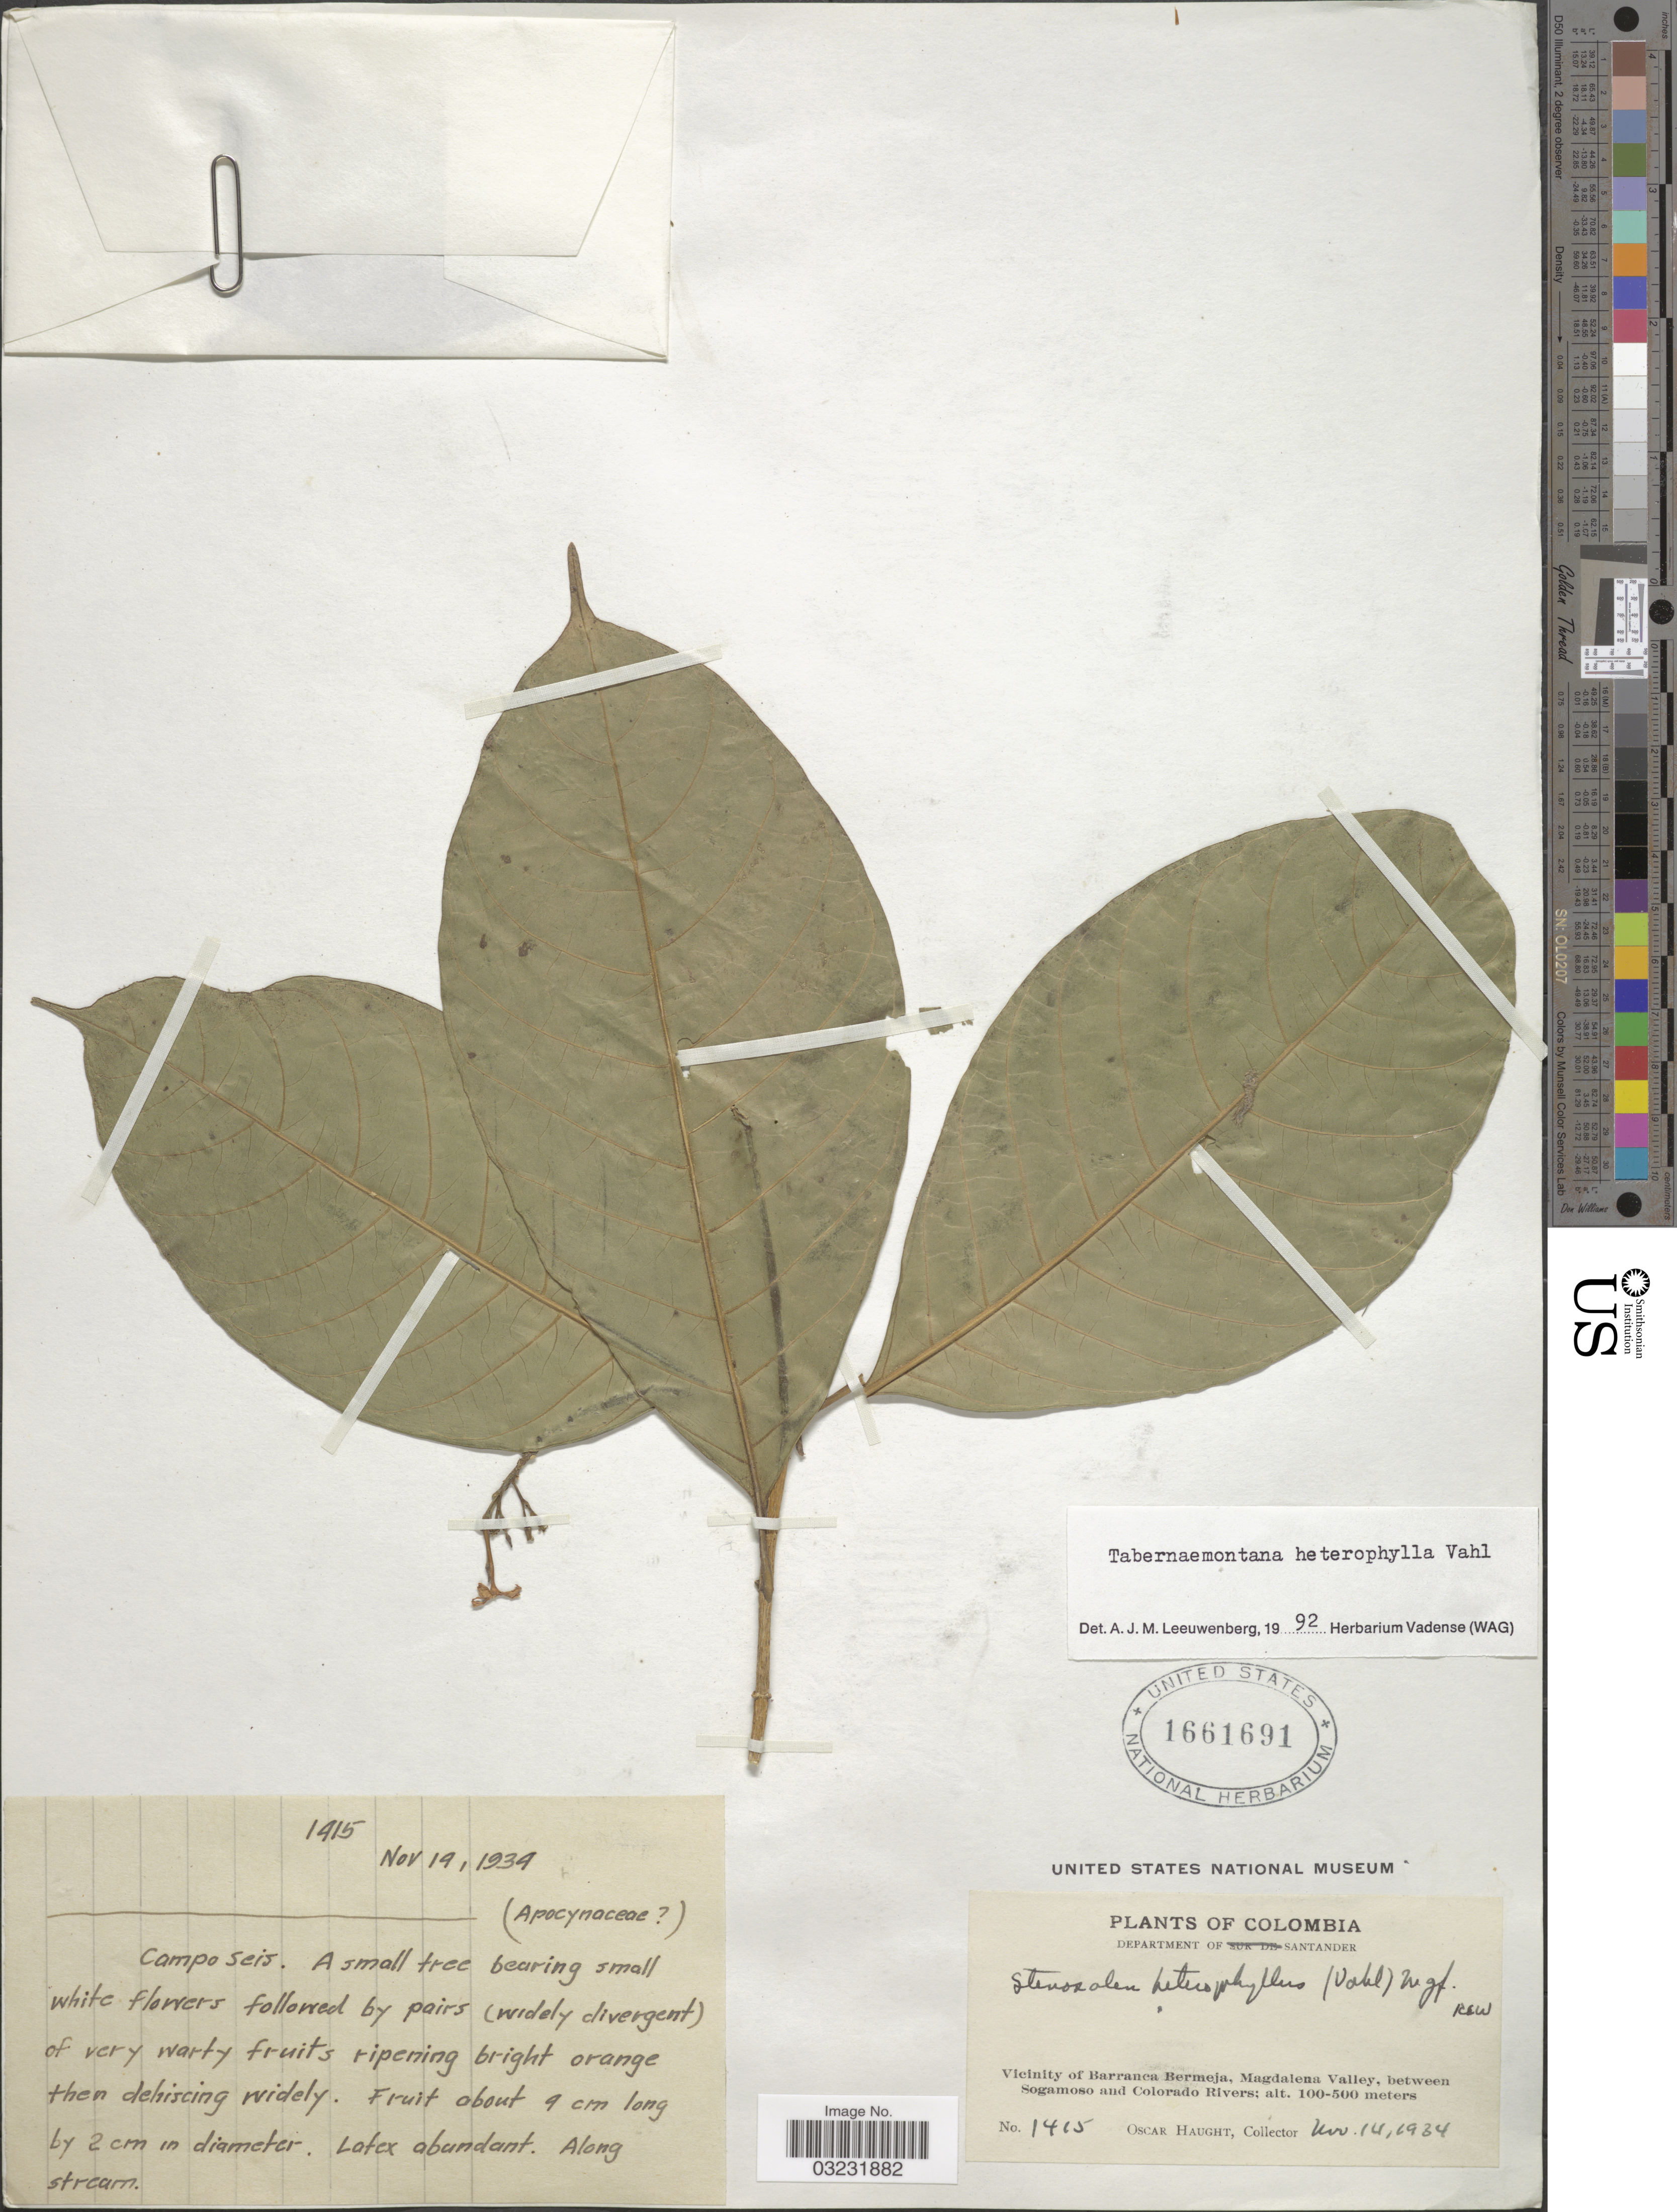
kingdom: Plantae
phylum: Tracheophyta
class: Magnoliopsida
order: Gentianales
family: Apocynaceae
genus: Tabernaemontana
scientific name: Tabernaemontana heterophylla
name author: Vahl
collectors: O. L. Haught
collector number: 1415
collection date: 1934-11-14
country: Colombia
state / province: Santander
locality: Department of Santander. Vicinity of Barranca Bermeja, Magdalena Valley, between Sogamoso and Colorado Rivers.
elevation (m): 100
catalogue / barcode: US 1661691